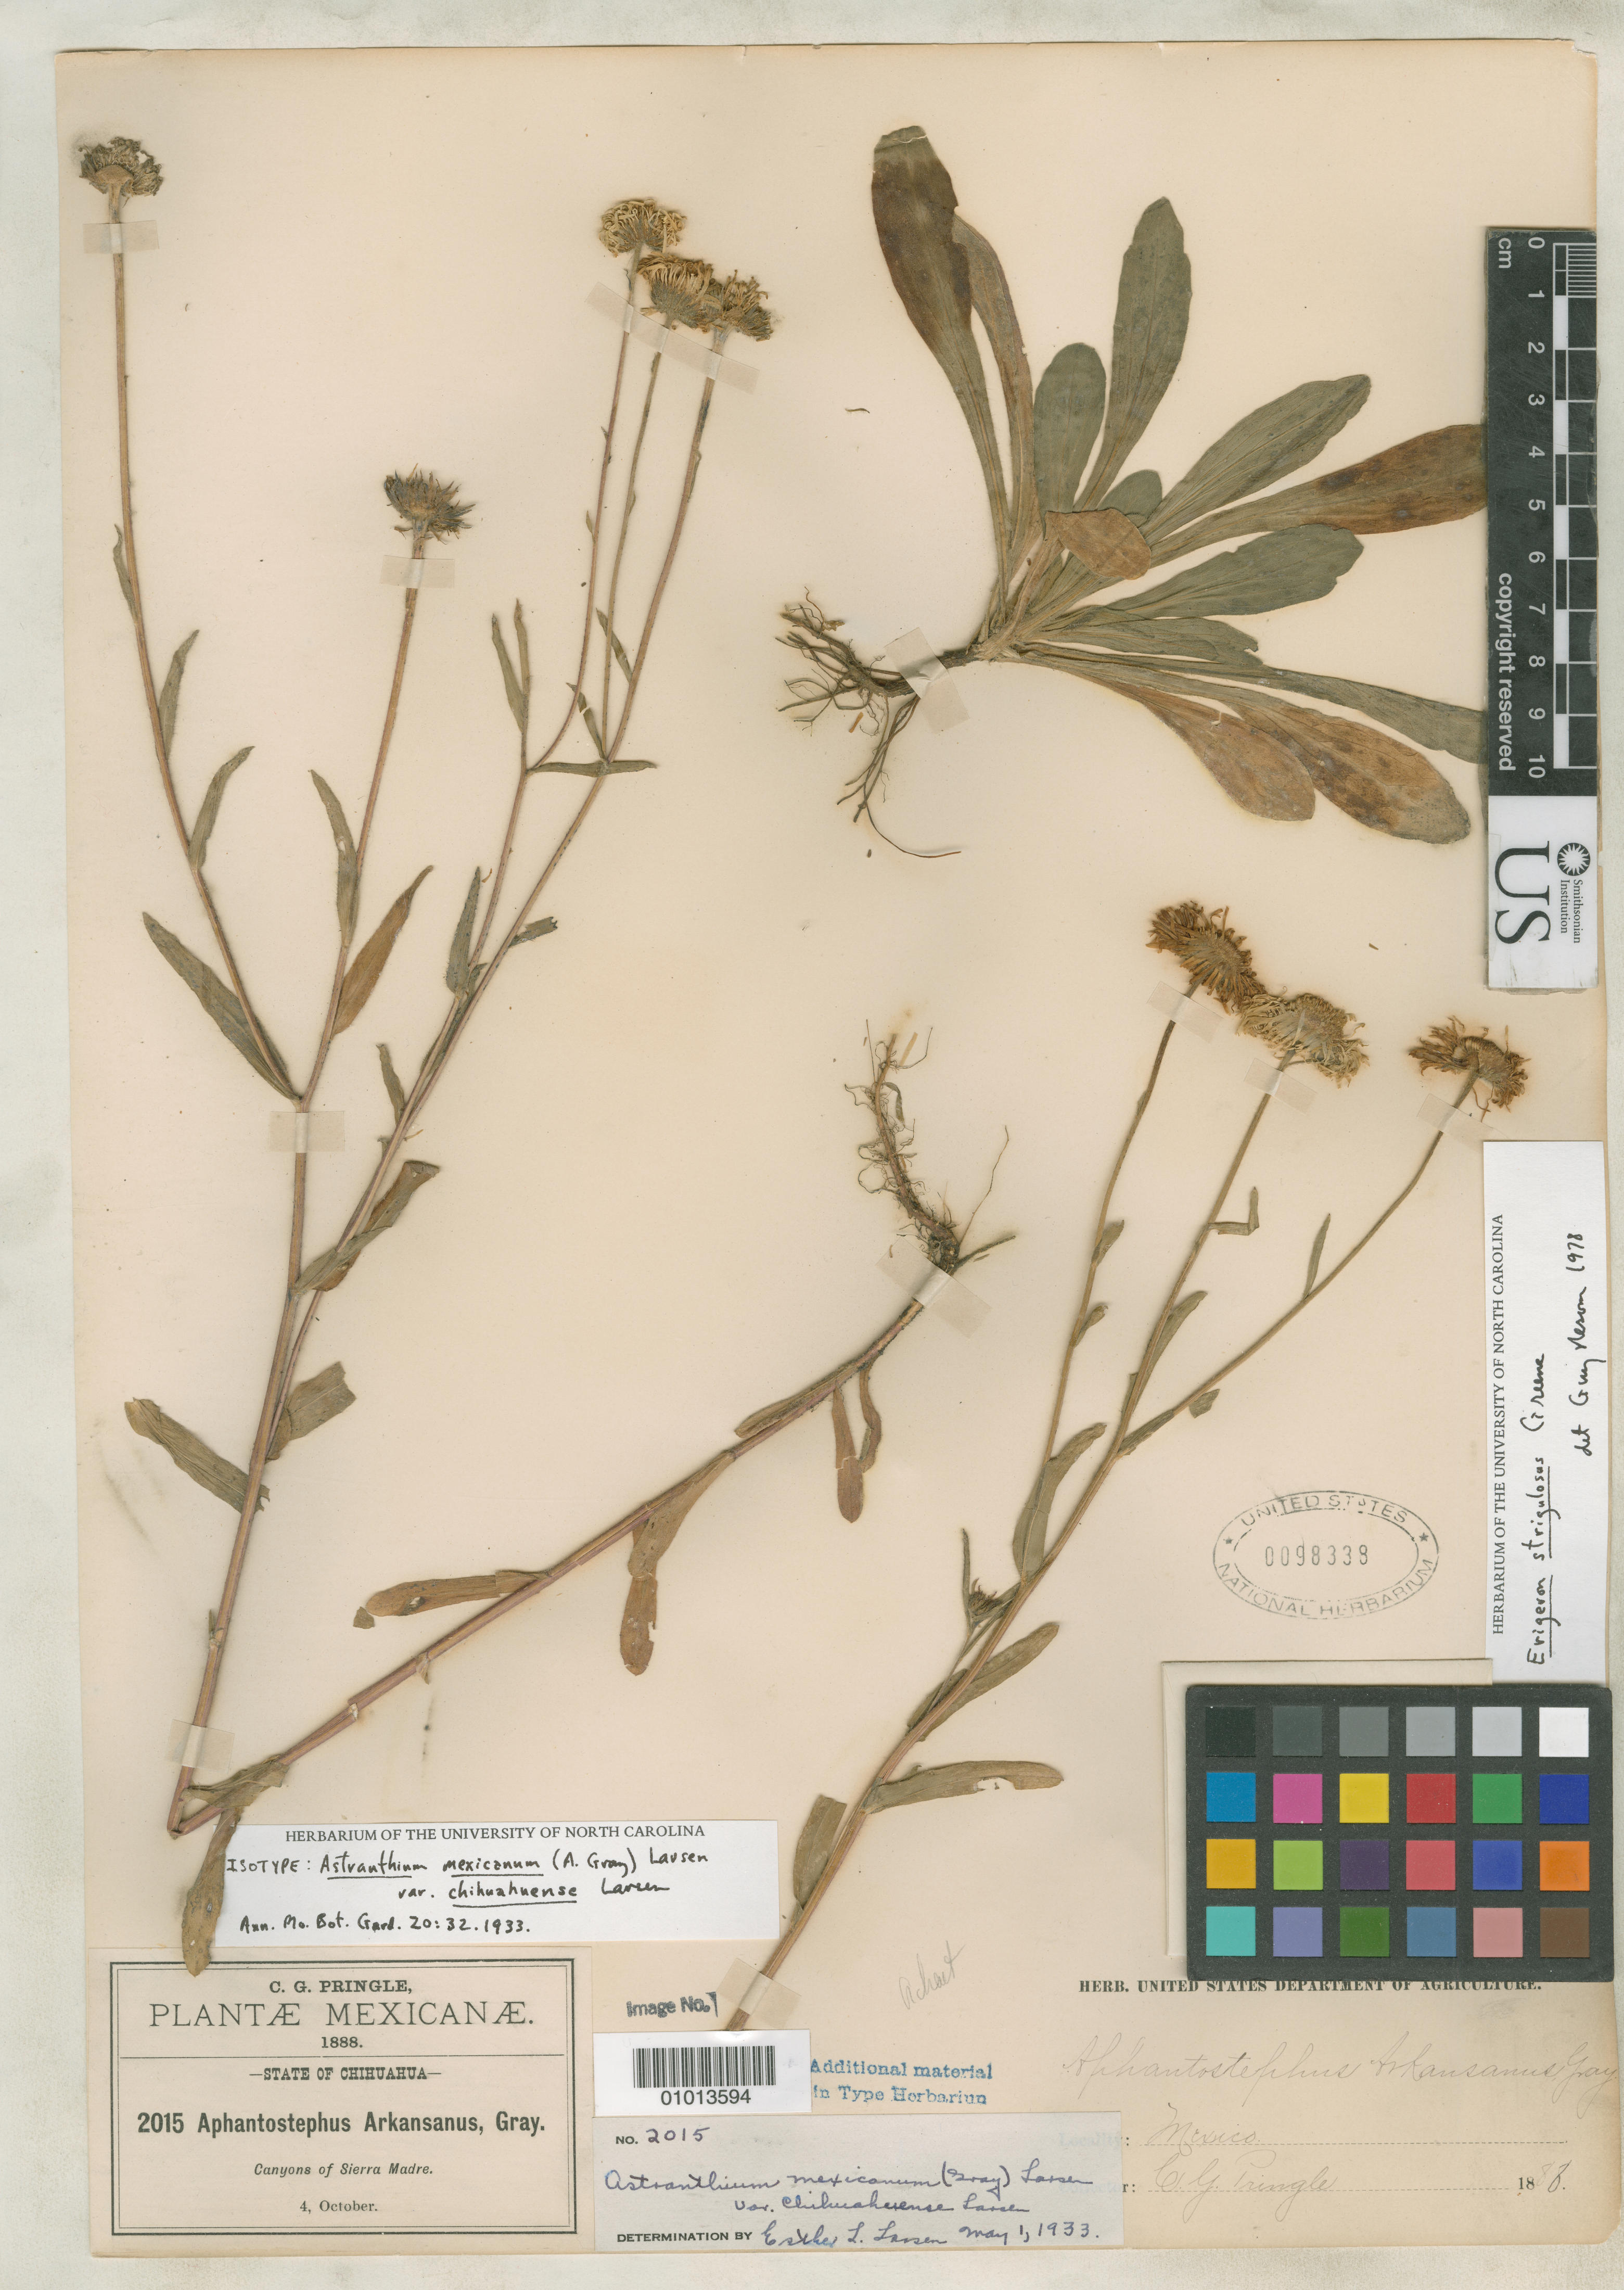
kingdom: Plantae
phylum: Tracheophyta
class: Magnoliopsida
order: Asterales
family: Asteraceae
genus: Astranthium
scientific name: Astranthium mexicanum var. chihuahuense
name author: Larsen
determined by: Nesom, Guy L.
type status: Isotype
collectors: C. G. Pringle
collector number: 2015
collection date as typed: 04 Oct 1888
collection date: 1888-10-04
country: Mexico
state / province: Chihuahua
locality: Canyons of Sierra Madre.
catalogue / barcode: US 98338